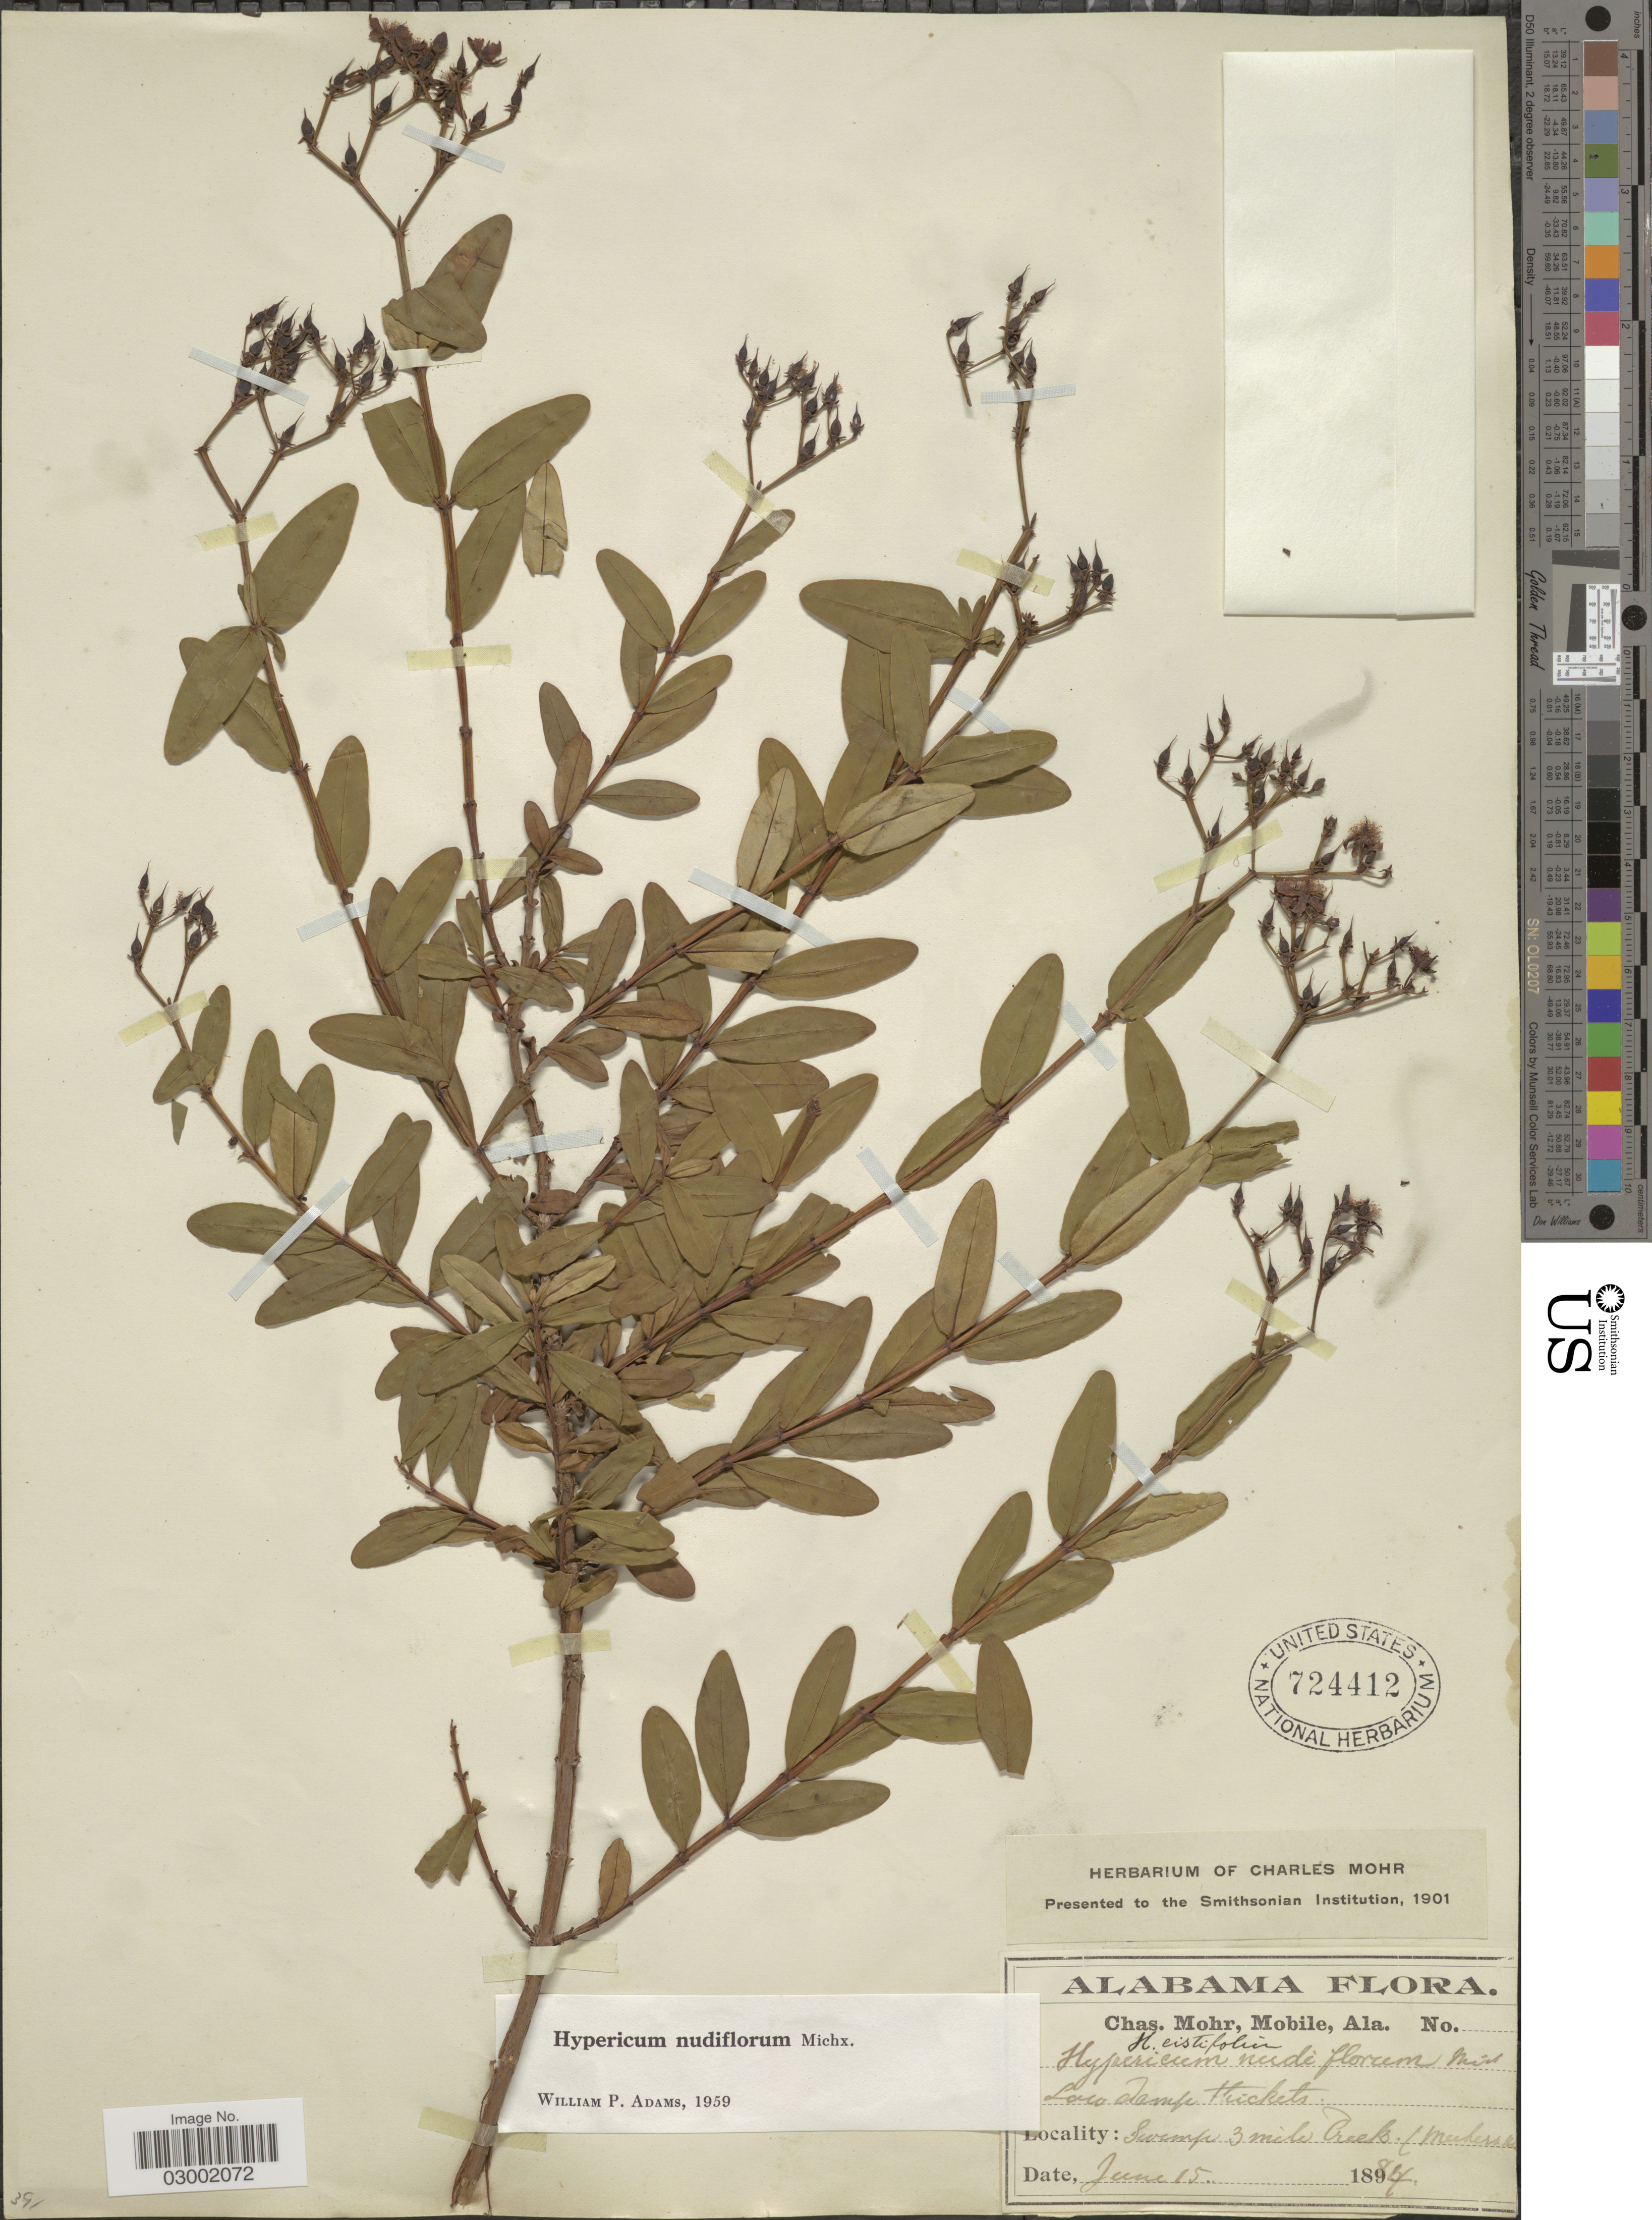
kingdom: Plantae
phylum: Tracheophyta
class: Magnoliopsida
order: Malpighiales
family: Hypericaceae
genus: Hypericum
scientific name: Hypericum nudiflorum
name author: Michx. ex Willd.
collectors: Mohr, C. T. (herbarium)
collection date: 1884-06-15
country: United States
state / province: Alabama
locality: Low damp thickets. Swamp 3 mile Creek.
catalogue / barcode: US 724412